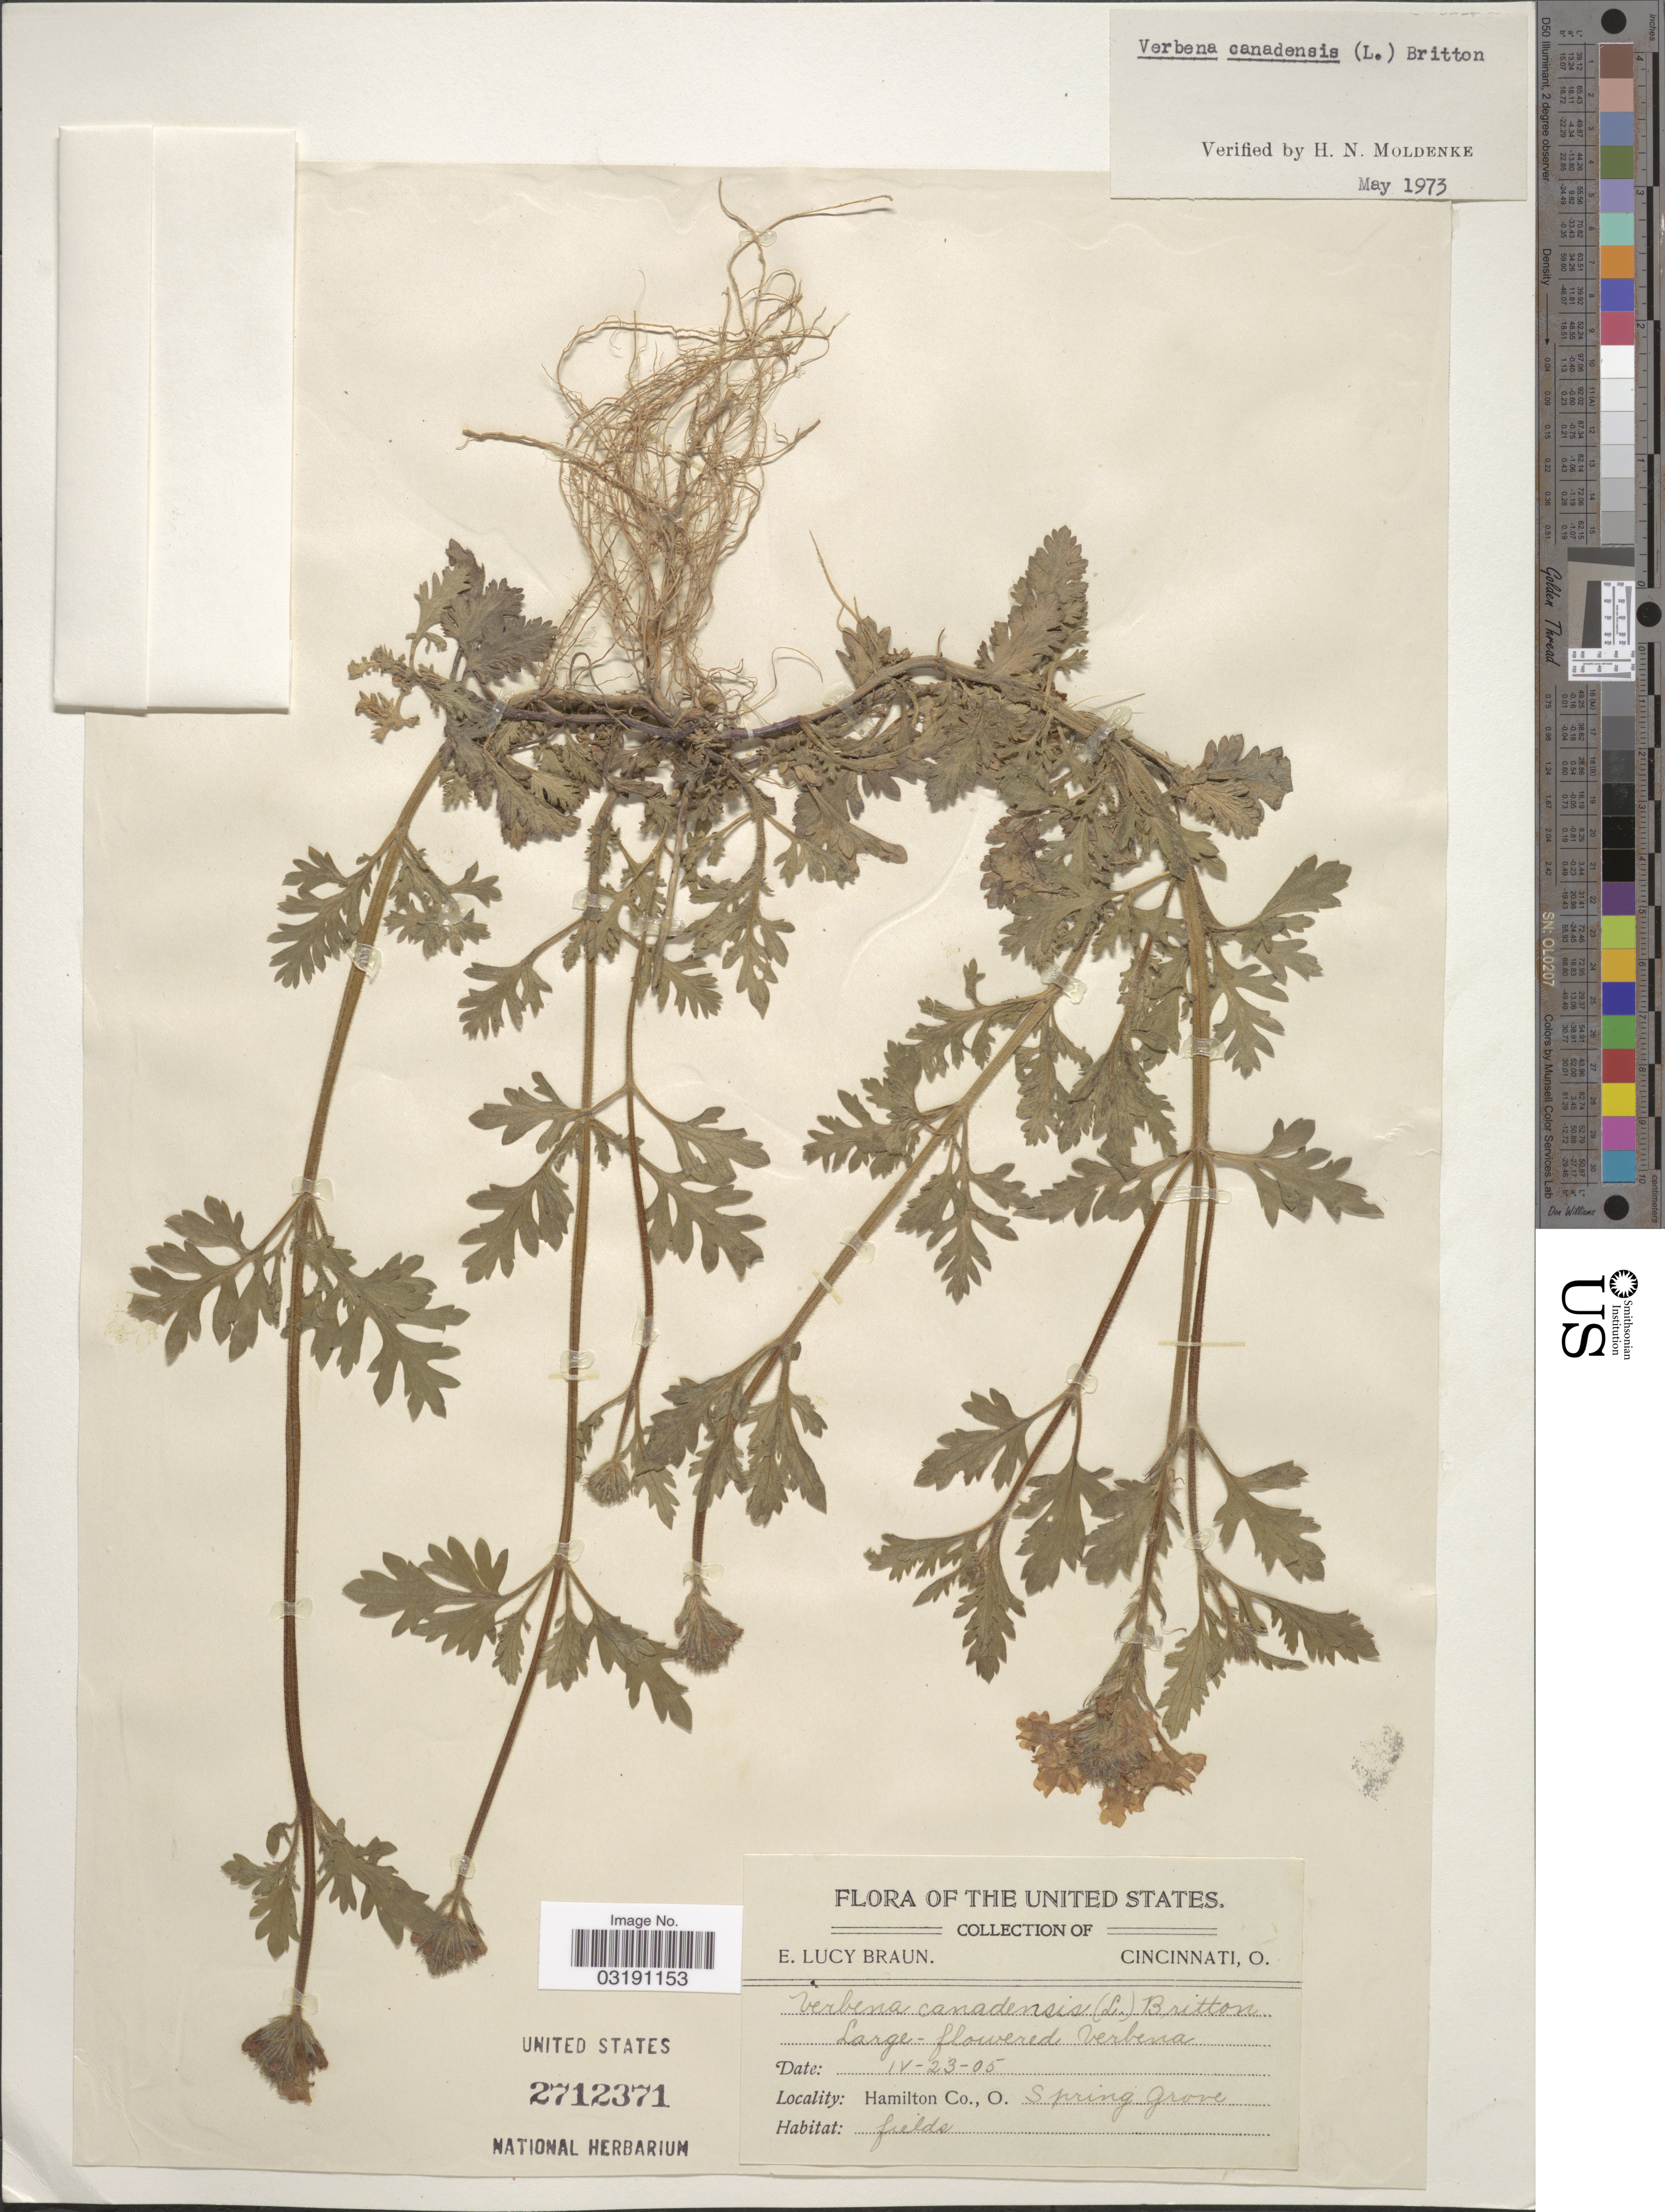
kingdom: Plantae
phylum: Tracheophyta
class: Magnoliopsida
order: Lamiales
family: Verbenaceae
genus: Verbena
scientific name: Verbena canadensis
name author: (L.) Britton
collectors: E. L. Braun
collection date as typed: Transcribed d/m/y: 23/4/5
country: United States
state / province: Ohio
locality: Hamilton Co. Spring Grove.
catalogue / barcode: US 2712371